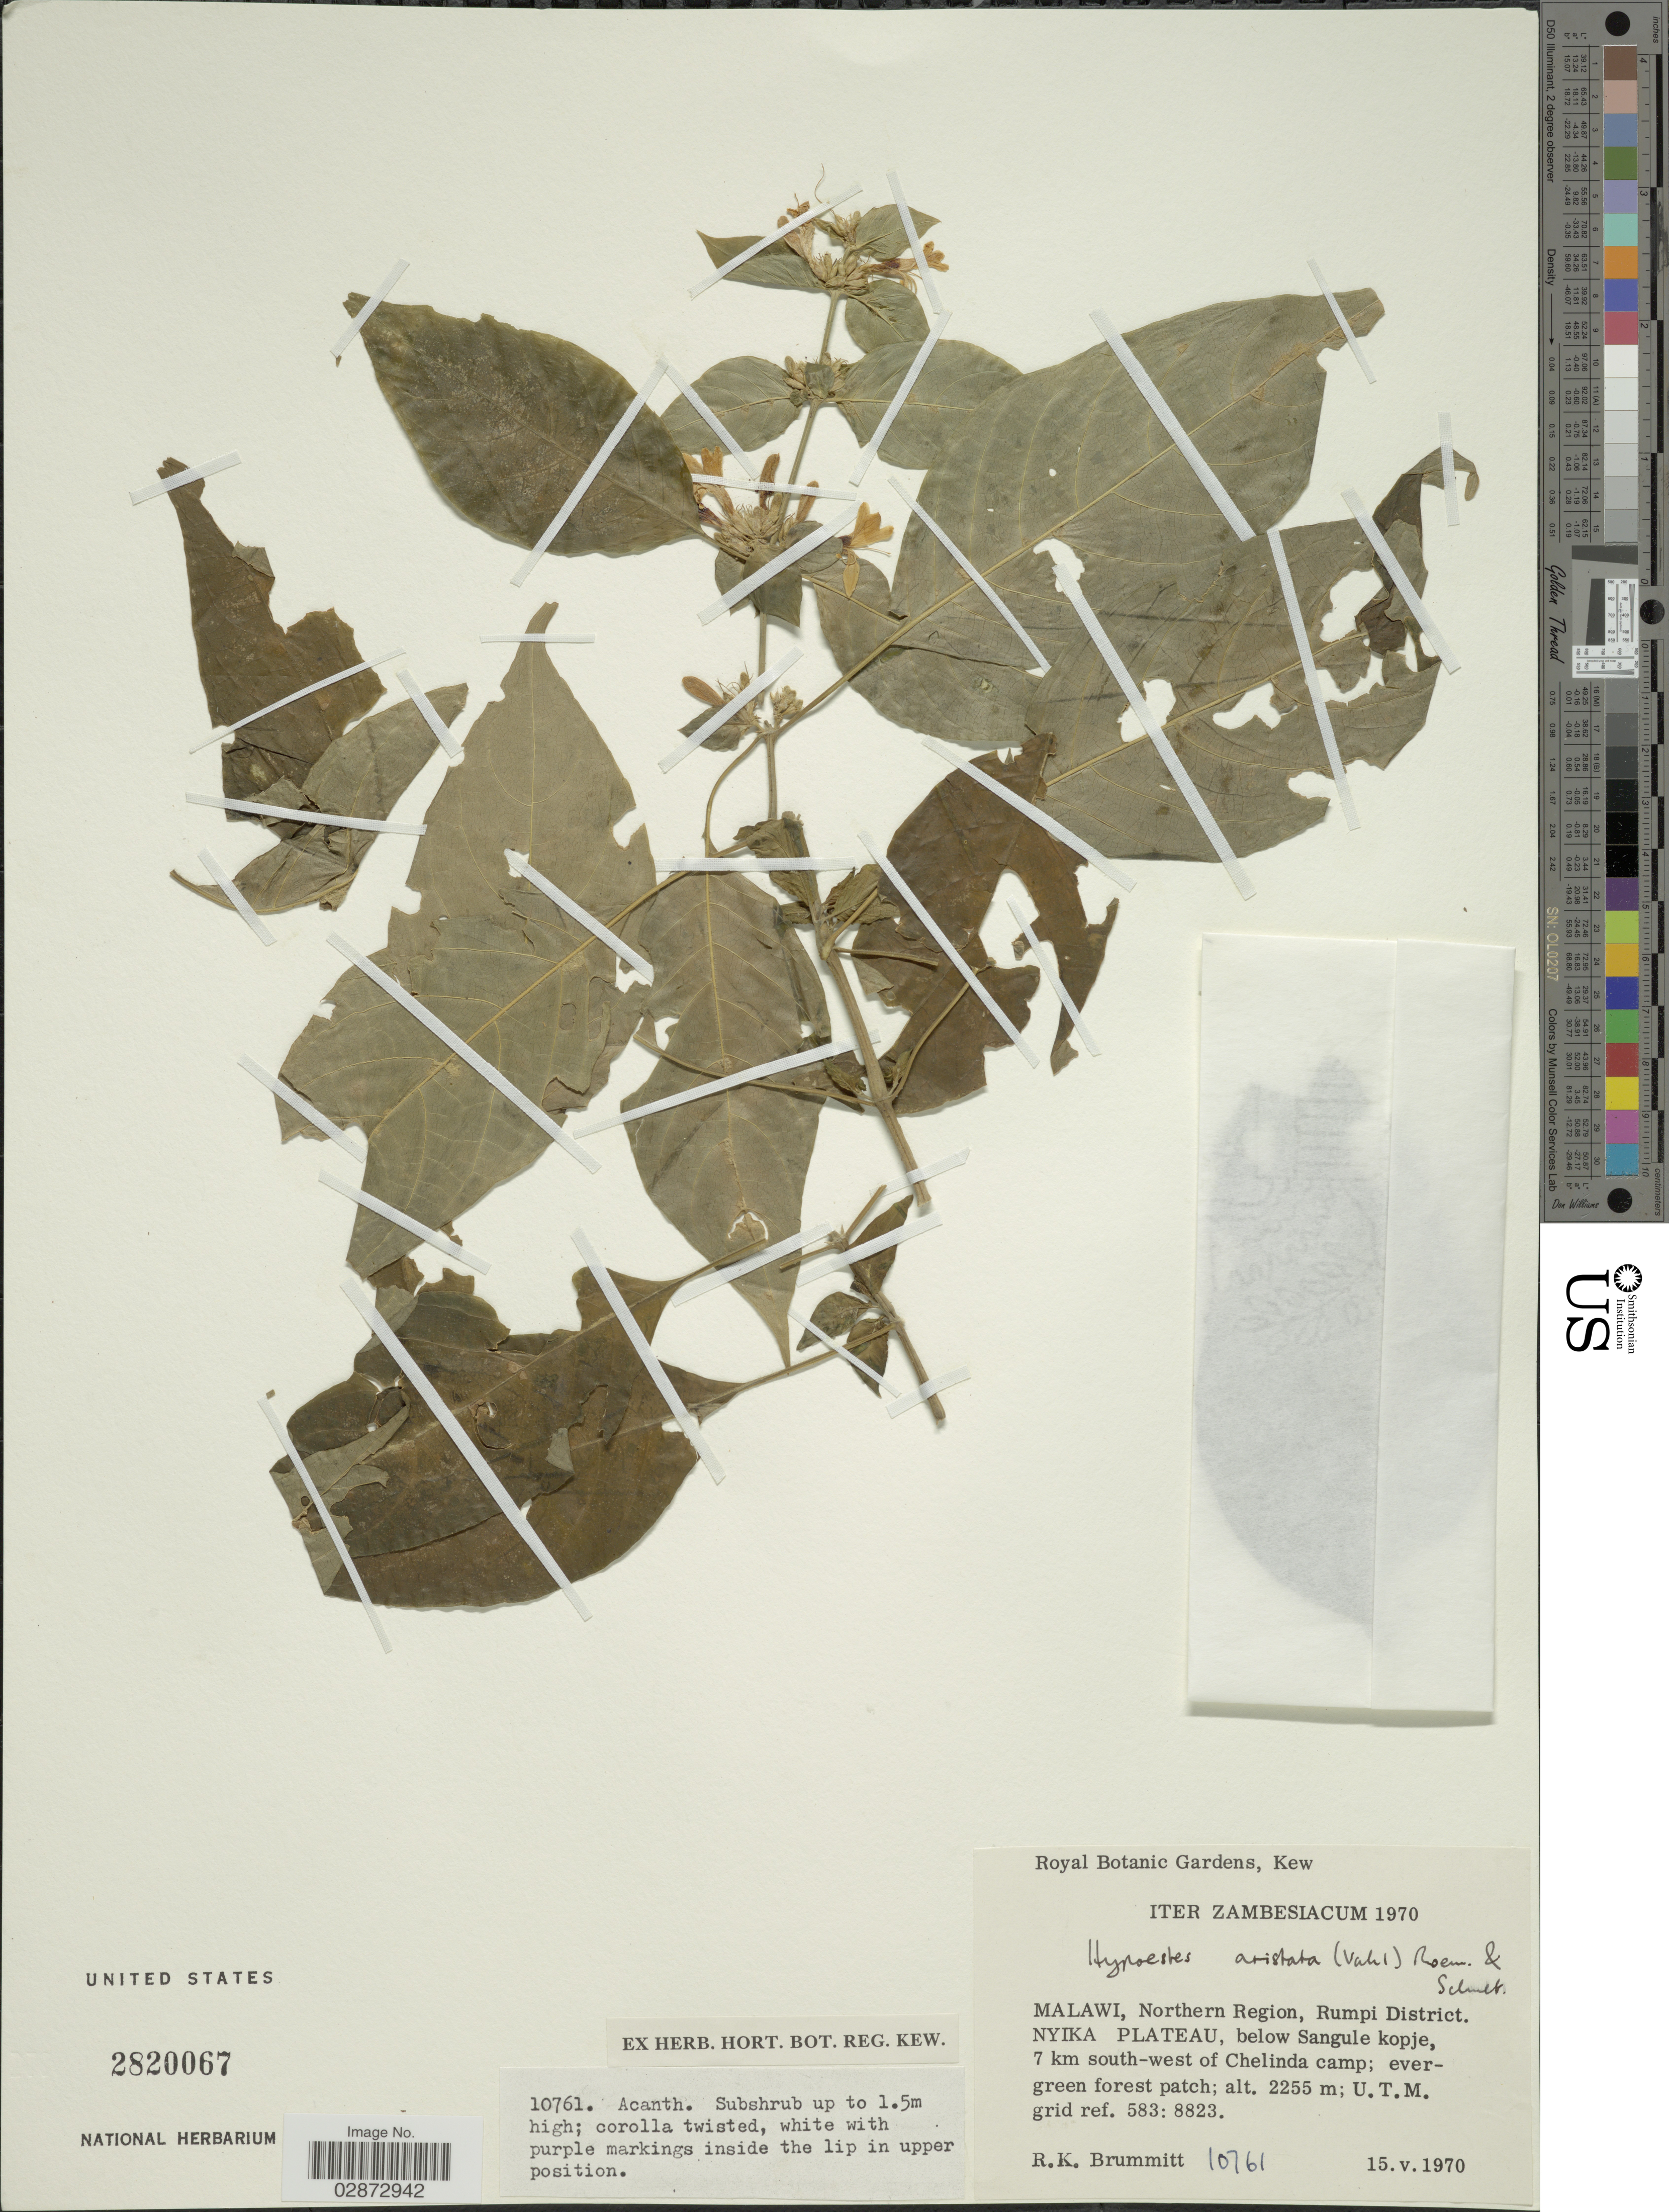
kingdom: Plantae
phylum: Tracheophyta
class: Magnoliopsida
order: Lamiales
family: Acanthaceae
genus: Hypoestes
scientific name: Hypoestes aristata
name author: (Vahl) Sol. ex Roem. & Schult.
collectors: R. K. Brummitt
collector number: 10761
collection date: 1970-05-15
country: Malawi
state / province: Northern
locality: Zambesiacum, Northern Region, Rumpi District. Nyika Plateau, below Sangule kopje, 7 km south-west of Chelinda camp. U.T.M. grid ref. 583: 8823.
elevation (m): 2255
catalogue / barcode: US 2820067